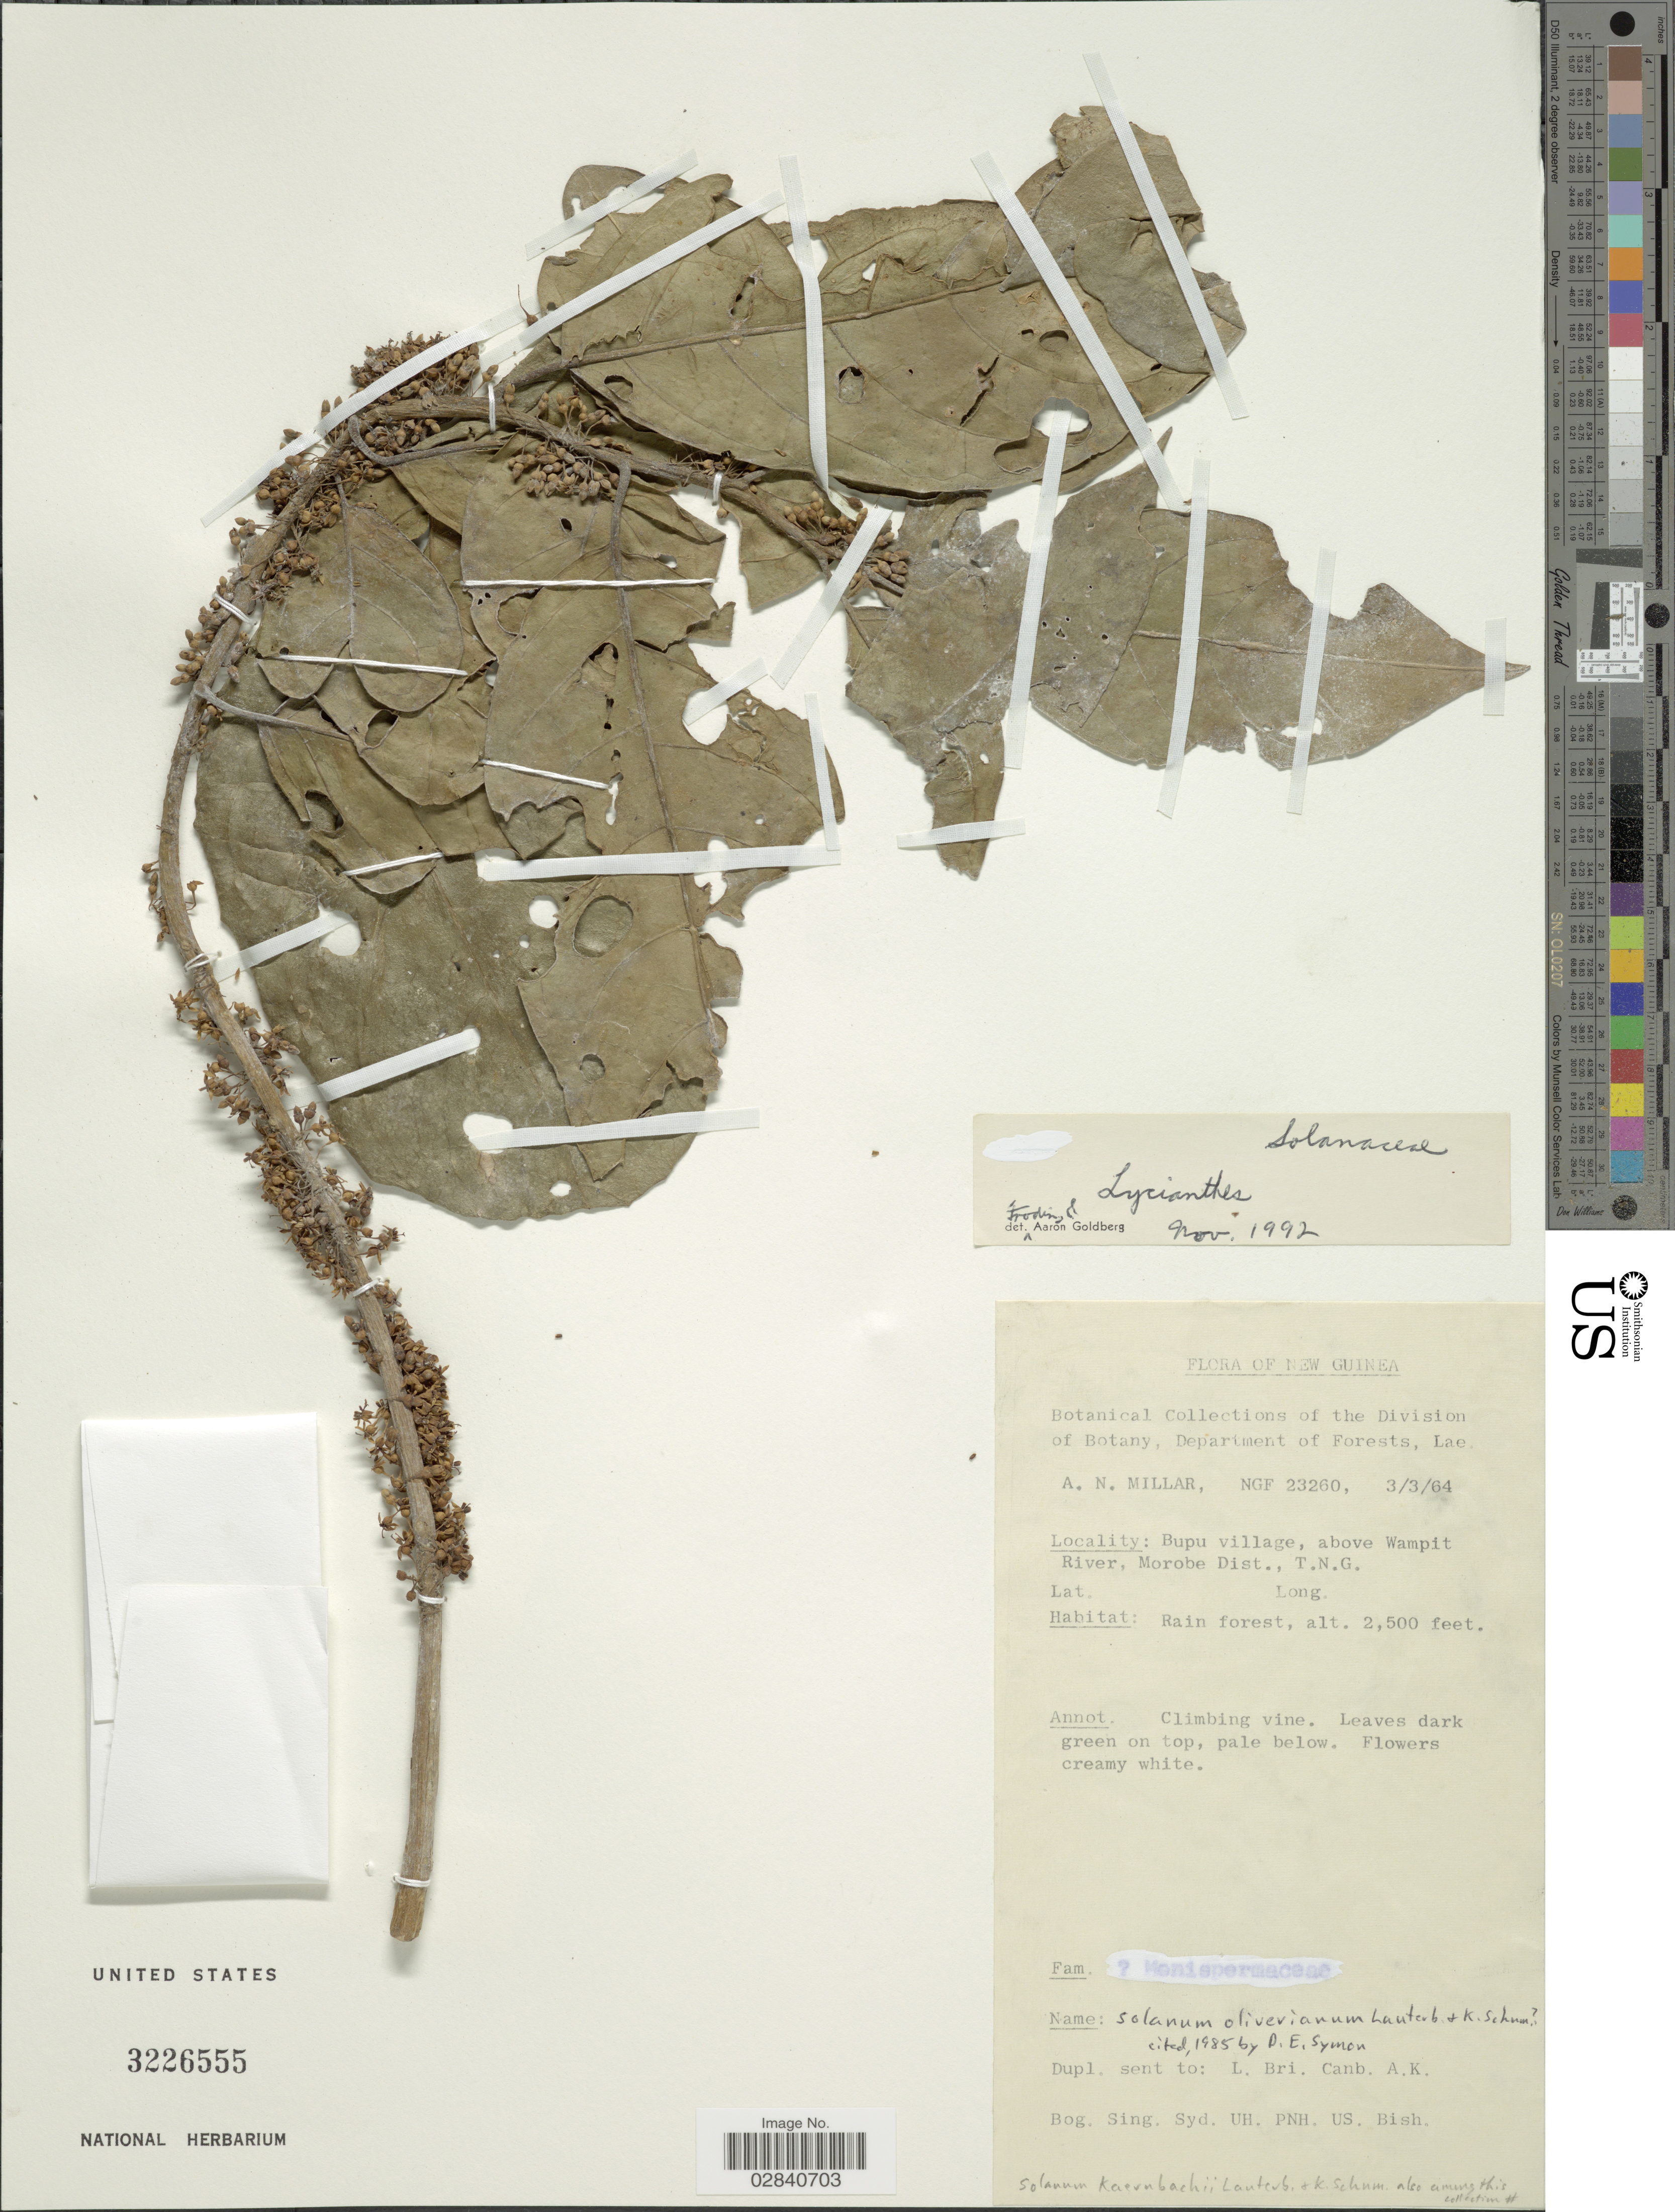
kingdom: Plantae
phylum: Tracheophyta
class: Magnoliopsida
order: Solanales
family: Solanaceae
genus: Lycianthes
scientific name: Lycianthes kaernbachii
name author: (K. Schum. & Lauterb.) Bitter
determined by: Knapp, S. D.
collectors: A. Millar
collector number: NGF 23260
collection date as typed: Transcribed d/m/y: 3/3/64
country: Papua New Guinea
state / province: Morobe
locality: New Guinea. Bupu village above Wampit, Morobe Dist., T.N.G.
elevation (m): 762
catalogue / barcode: US 3226555